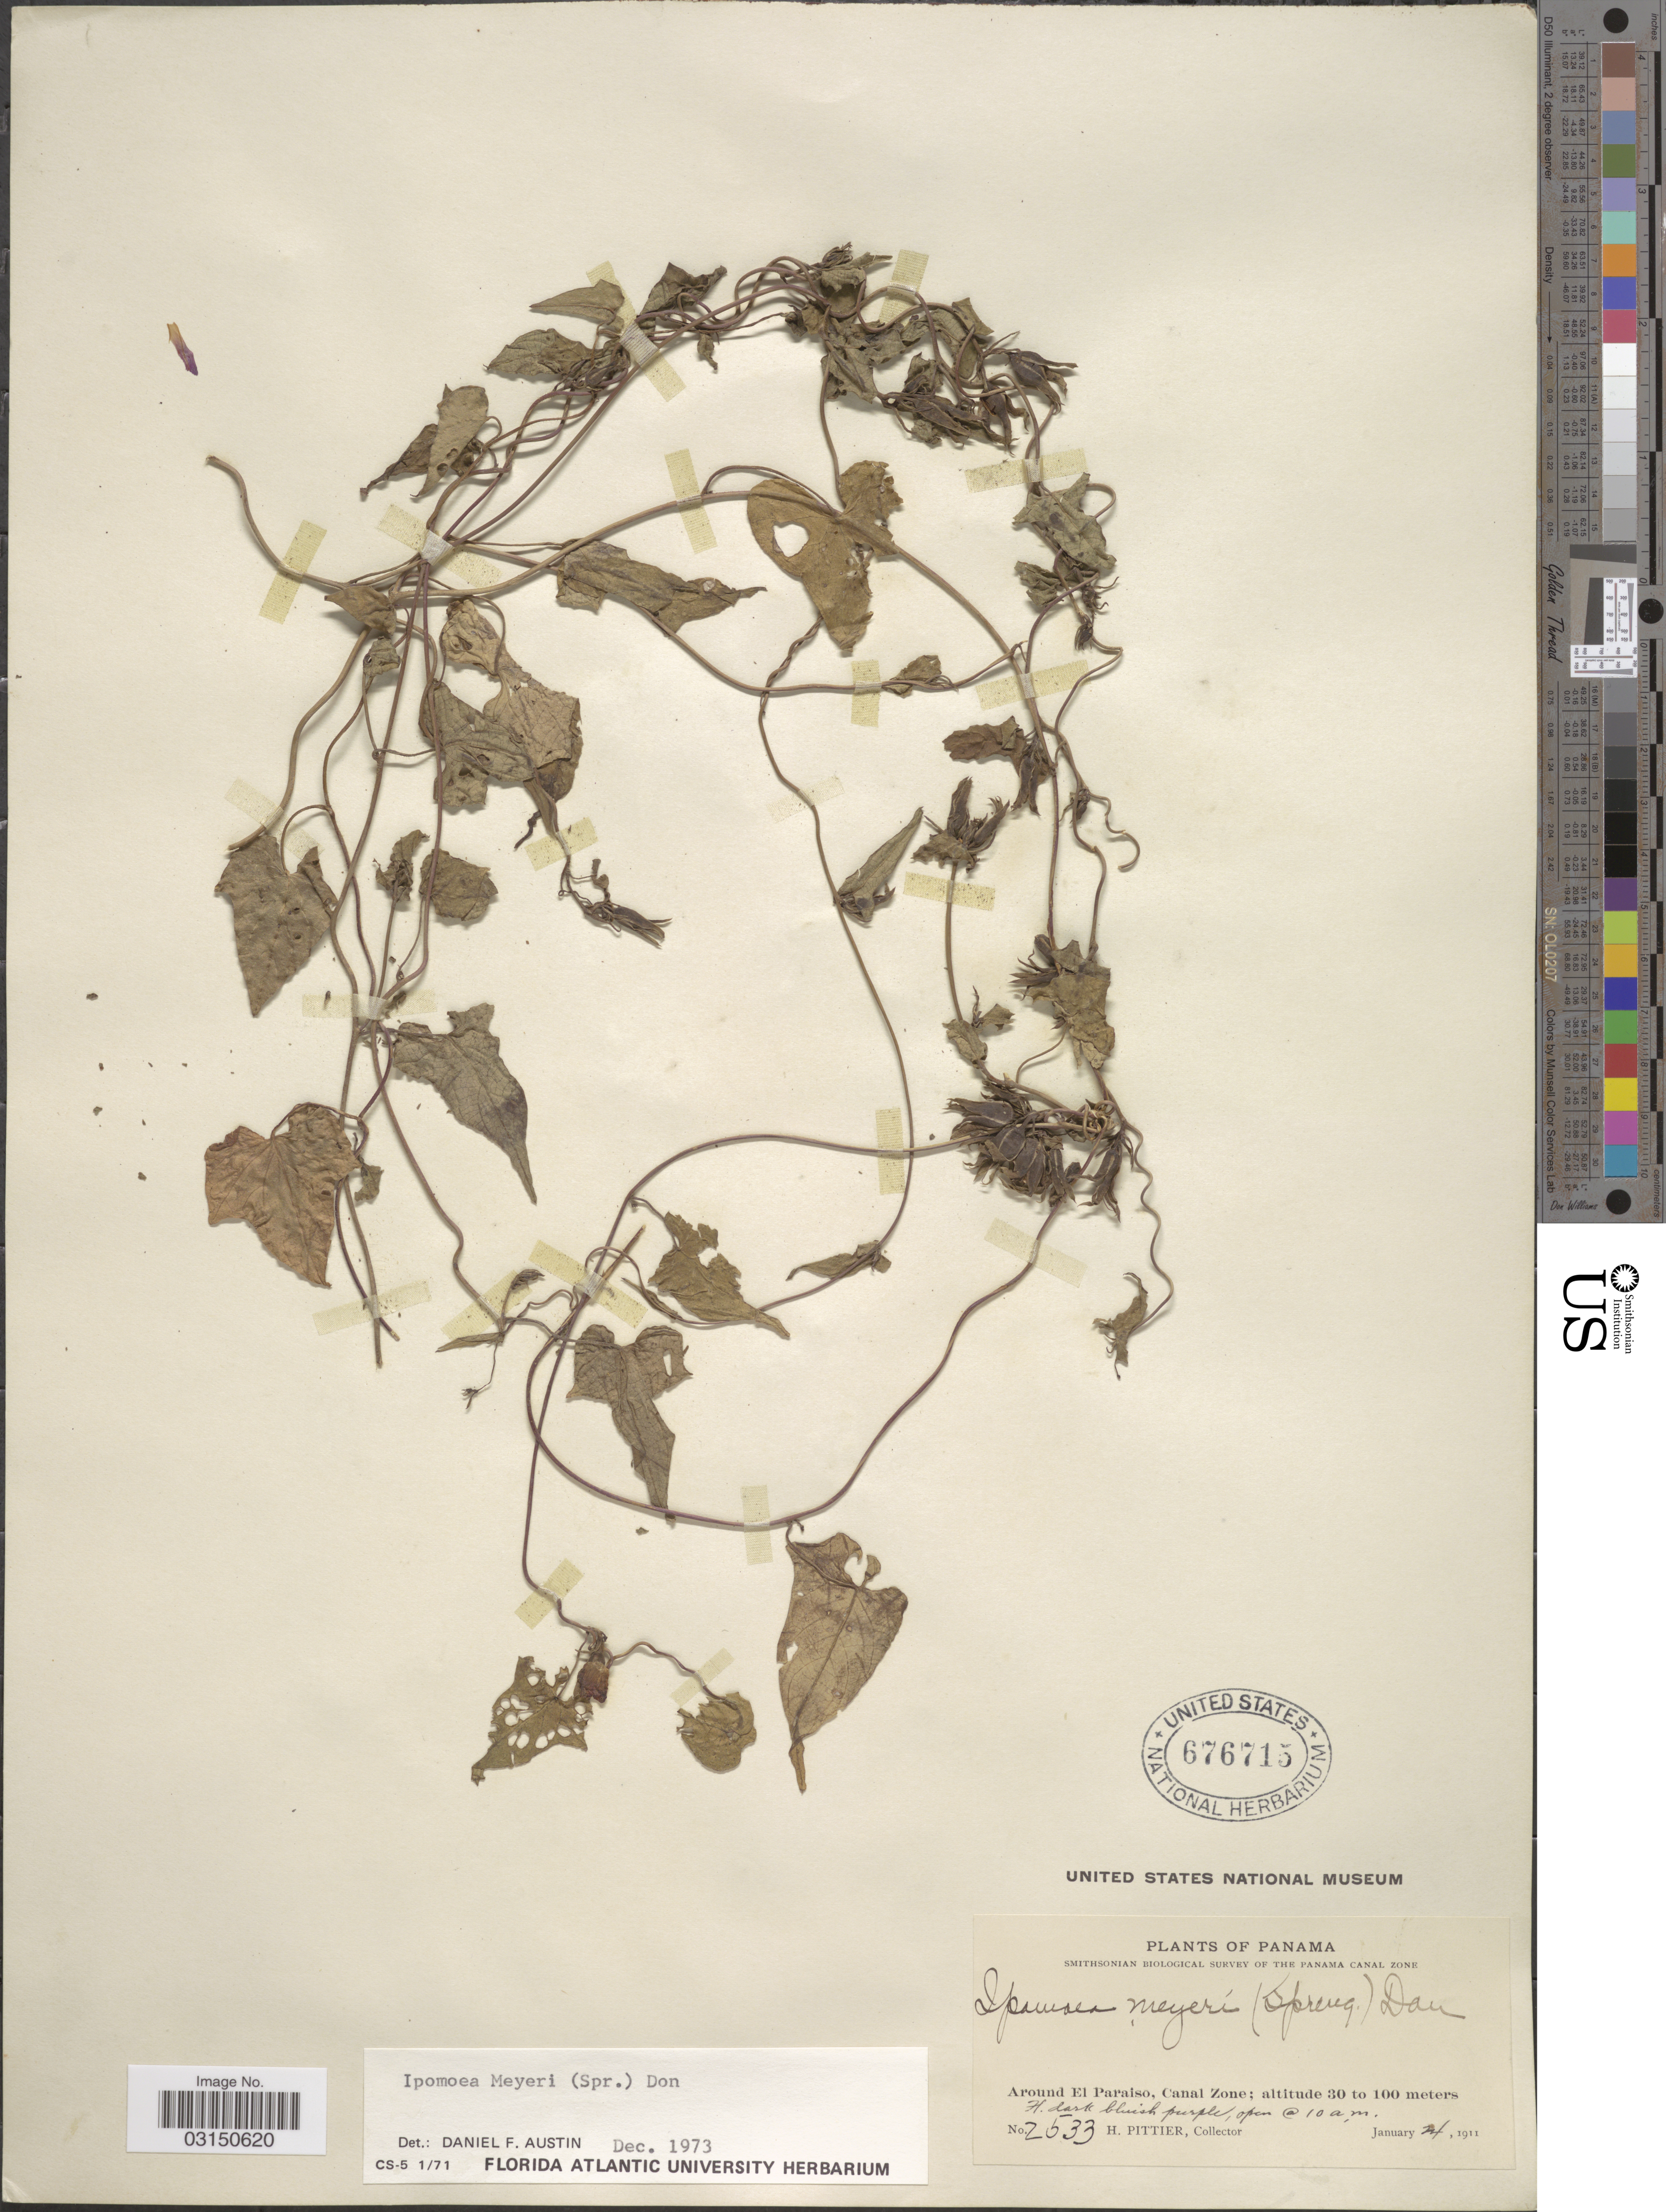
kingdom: Plantae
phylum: Tracheophyta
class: Magnoliopsida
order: Solanales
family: Convolvulaceae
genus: Ipomoea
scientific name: Ipomoea meyeri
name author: (Spreng.) G. Don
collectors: H. F. Pittier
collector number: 2533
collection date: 1911-01-24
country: Panama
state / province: Colón / Panamá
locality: Around El Paraiso, Canal Zone.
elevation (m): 30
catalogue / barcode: US 676715